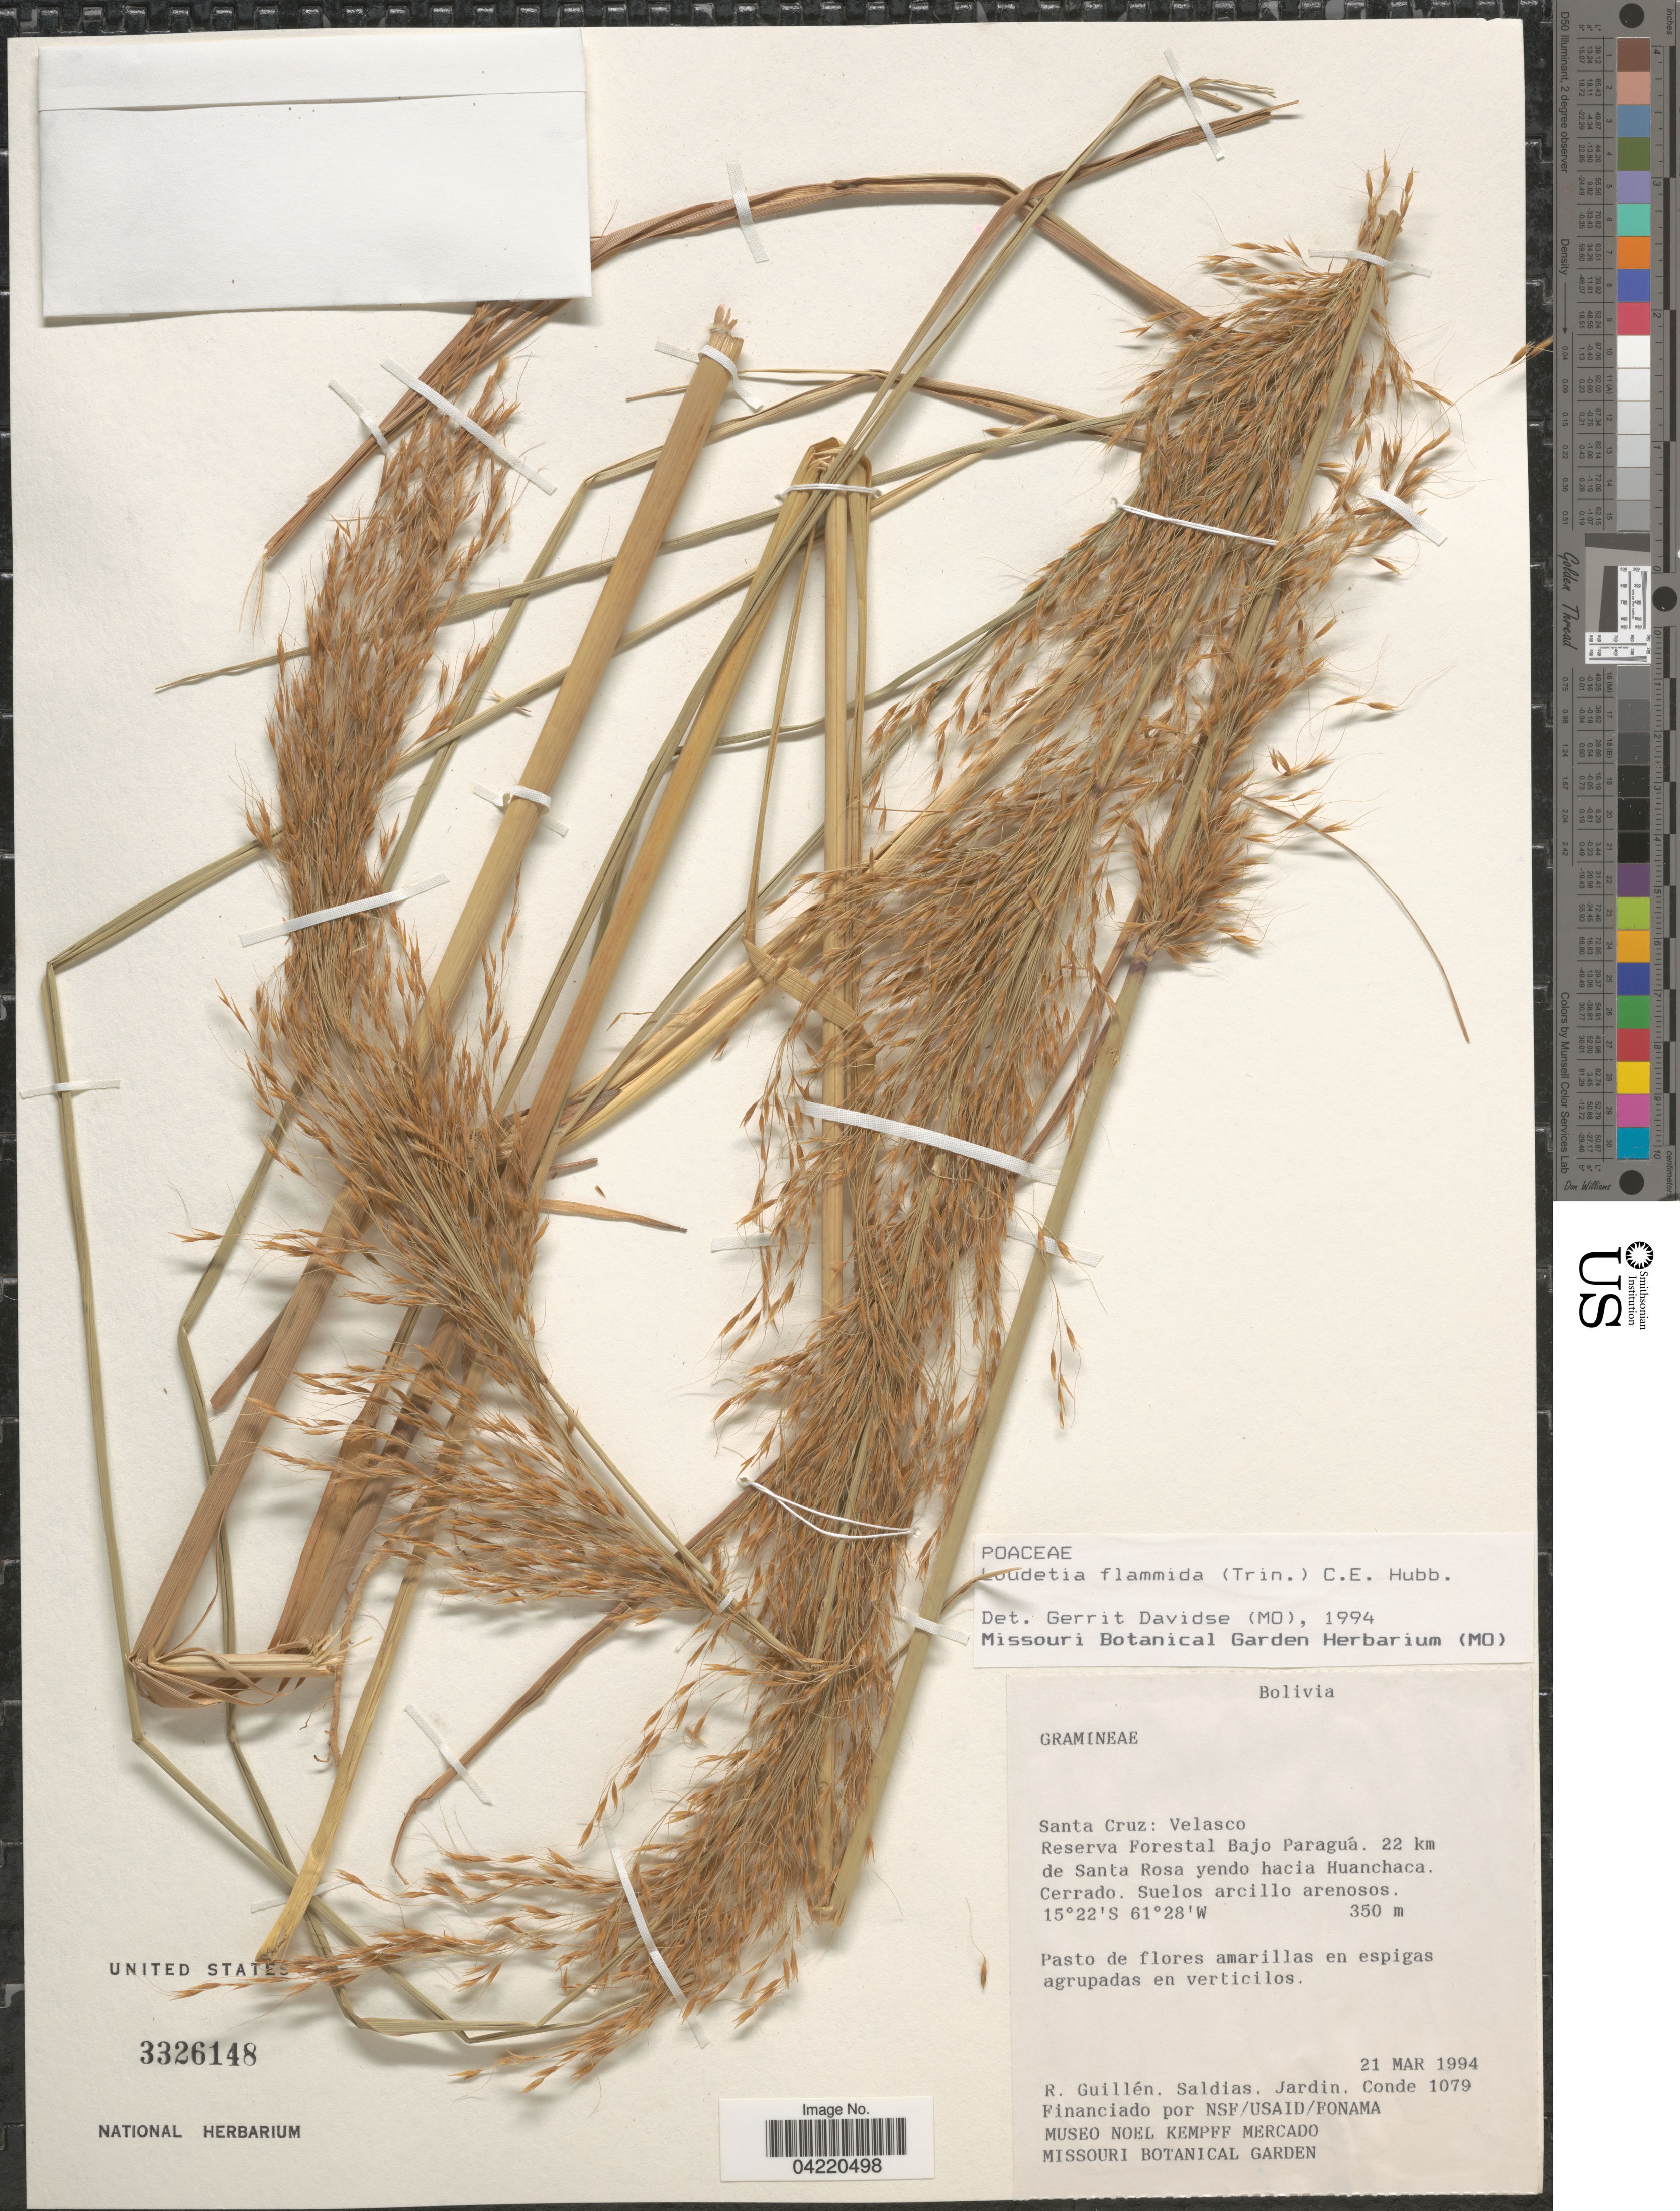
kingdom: Plantae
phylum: Tracheophyta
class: Liliopsida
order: Poales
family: Poaceae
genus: Loudetia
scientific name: Loudetia flammida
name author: (Trin.) C. E. Hubb.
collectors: R. Guillen, -. Saldias, -. Jardin & Conde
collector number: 1079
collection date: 1994-03-21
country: Bolivia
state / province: Santa Cruz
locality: Velasco, Reserva Forestal Bajo Paraguá. 22 km de Santa Rosa yendo hacia Huanchaca. Cerrado. Suelos arcillo arenosos.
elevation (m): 350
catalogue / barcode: US 3326148